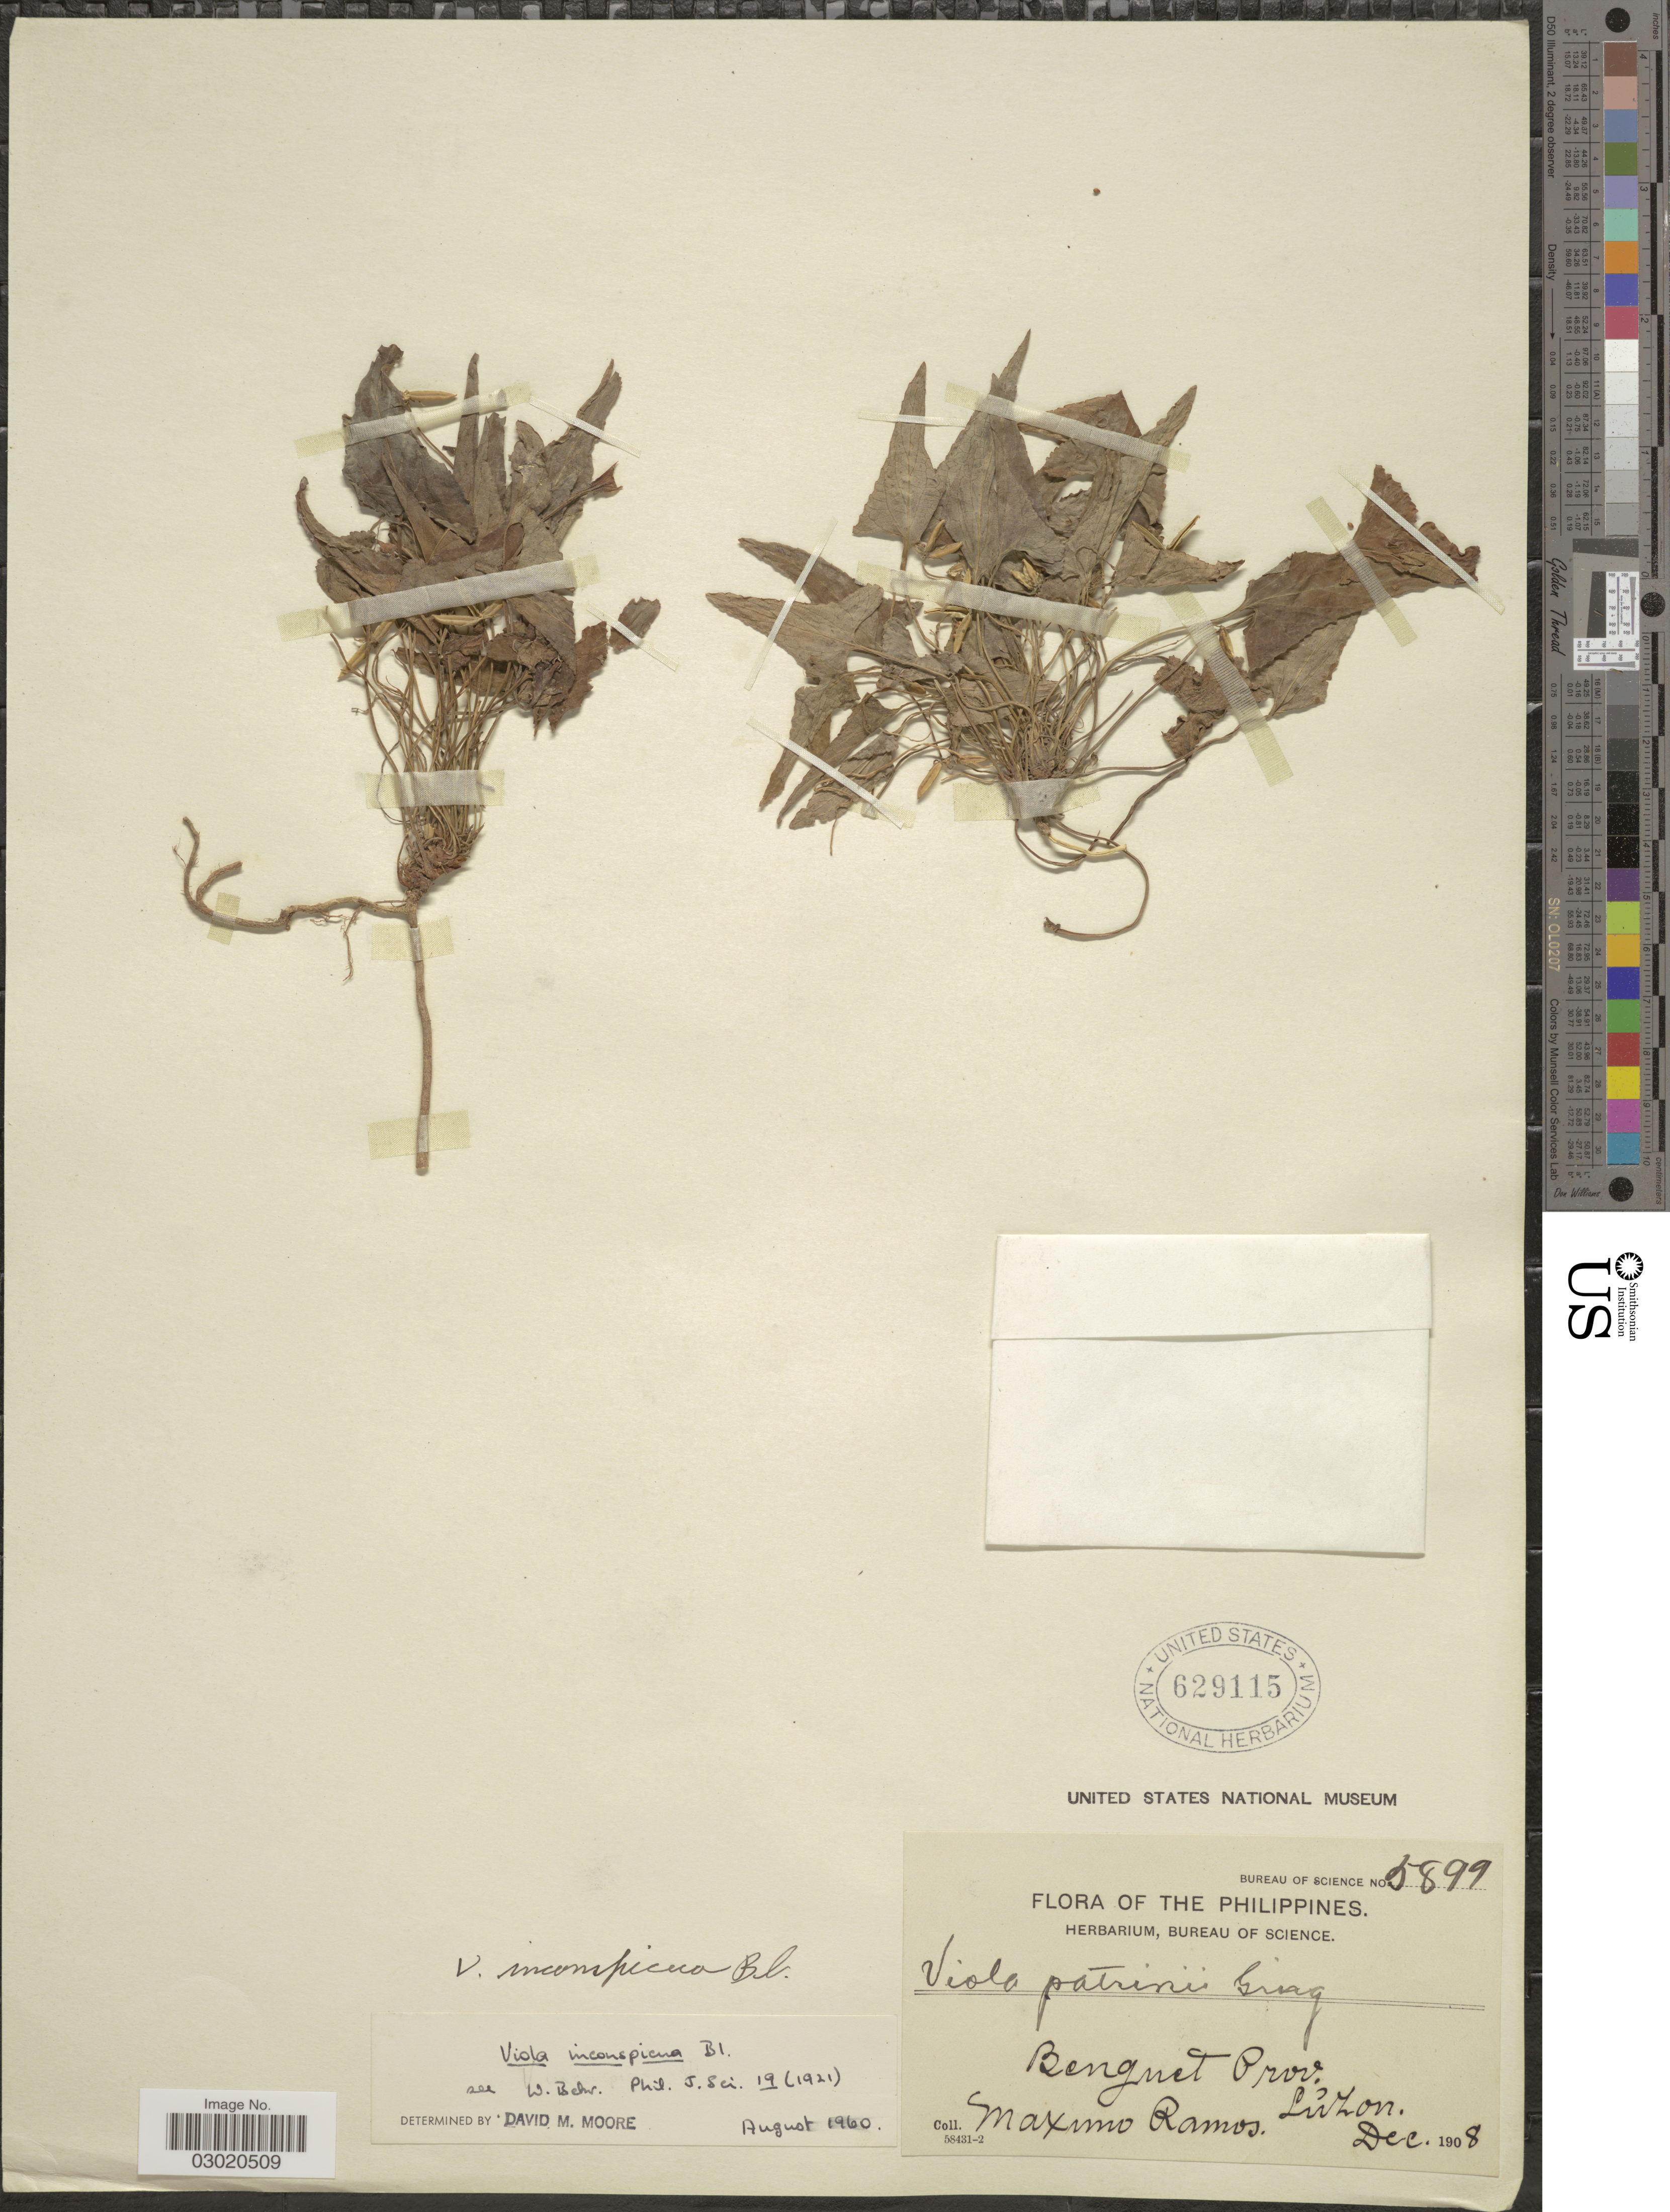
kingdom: Plantae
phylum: Tracheophyta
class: Magnoliopsida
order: Malpighiales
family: Violaceae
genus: Viola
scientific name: Viola inconspicua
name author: Blume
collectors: M. Ramos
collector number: Bureau of Science 5899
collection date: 1908-12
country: Philippines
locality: Benguet Prov., Luzon.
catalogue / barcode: US 629115